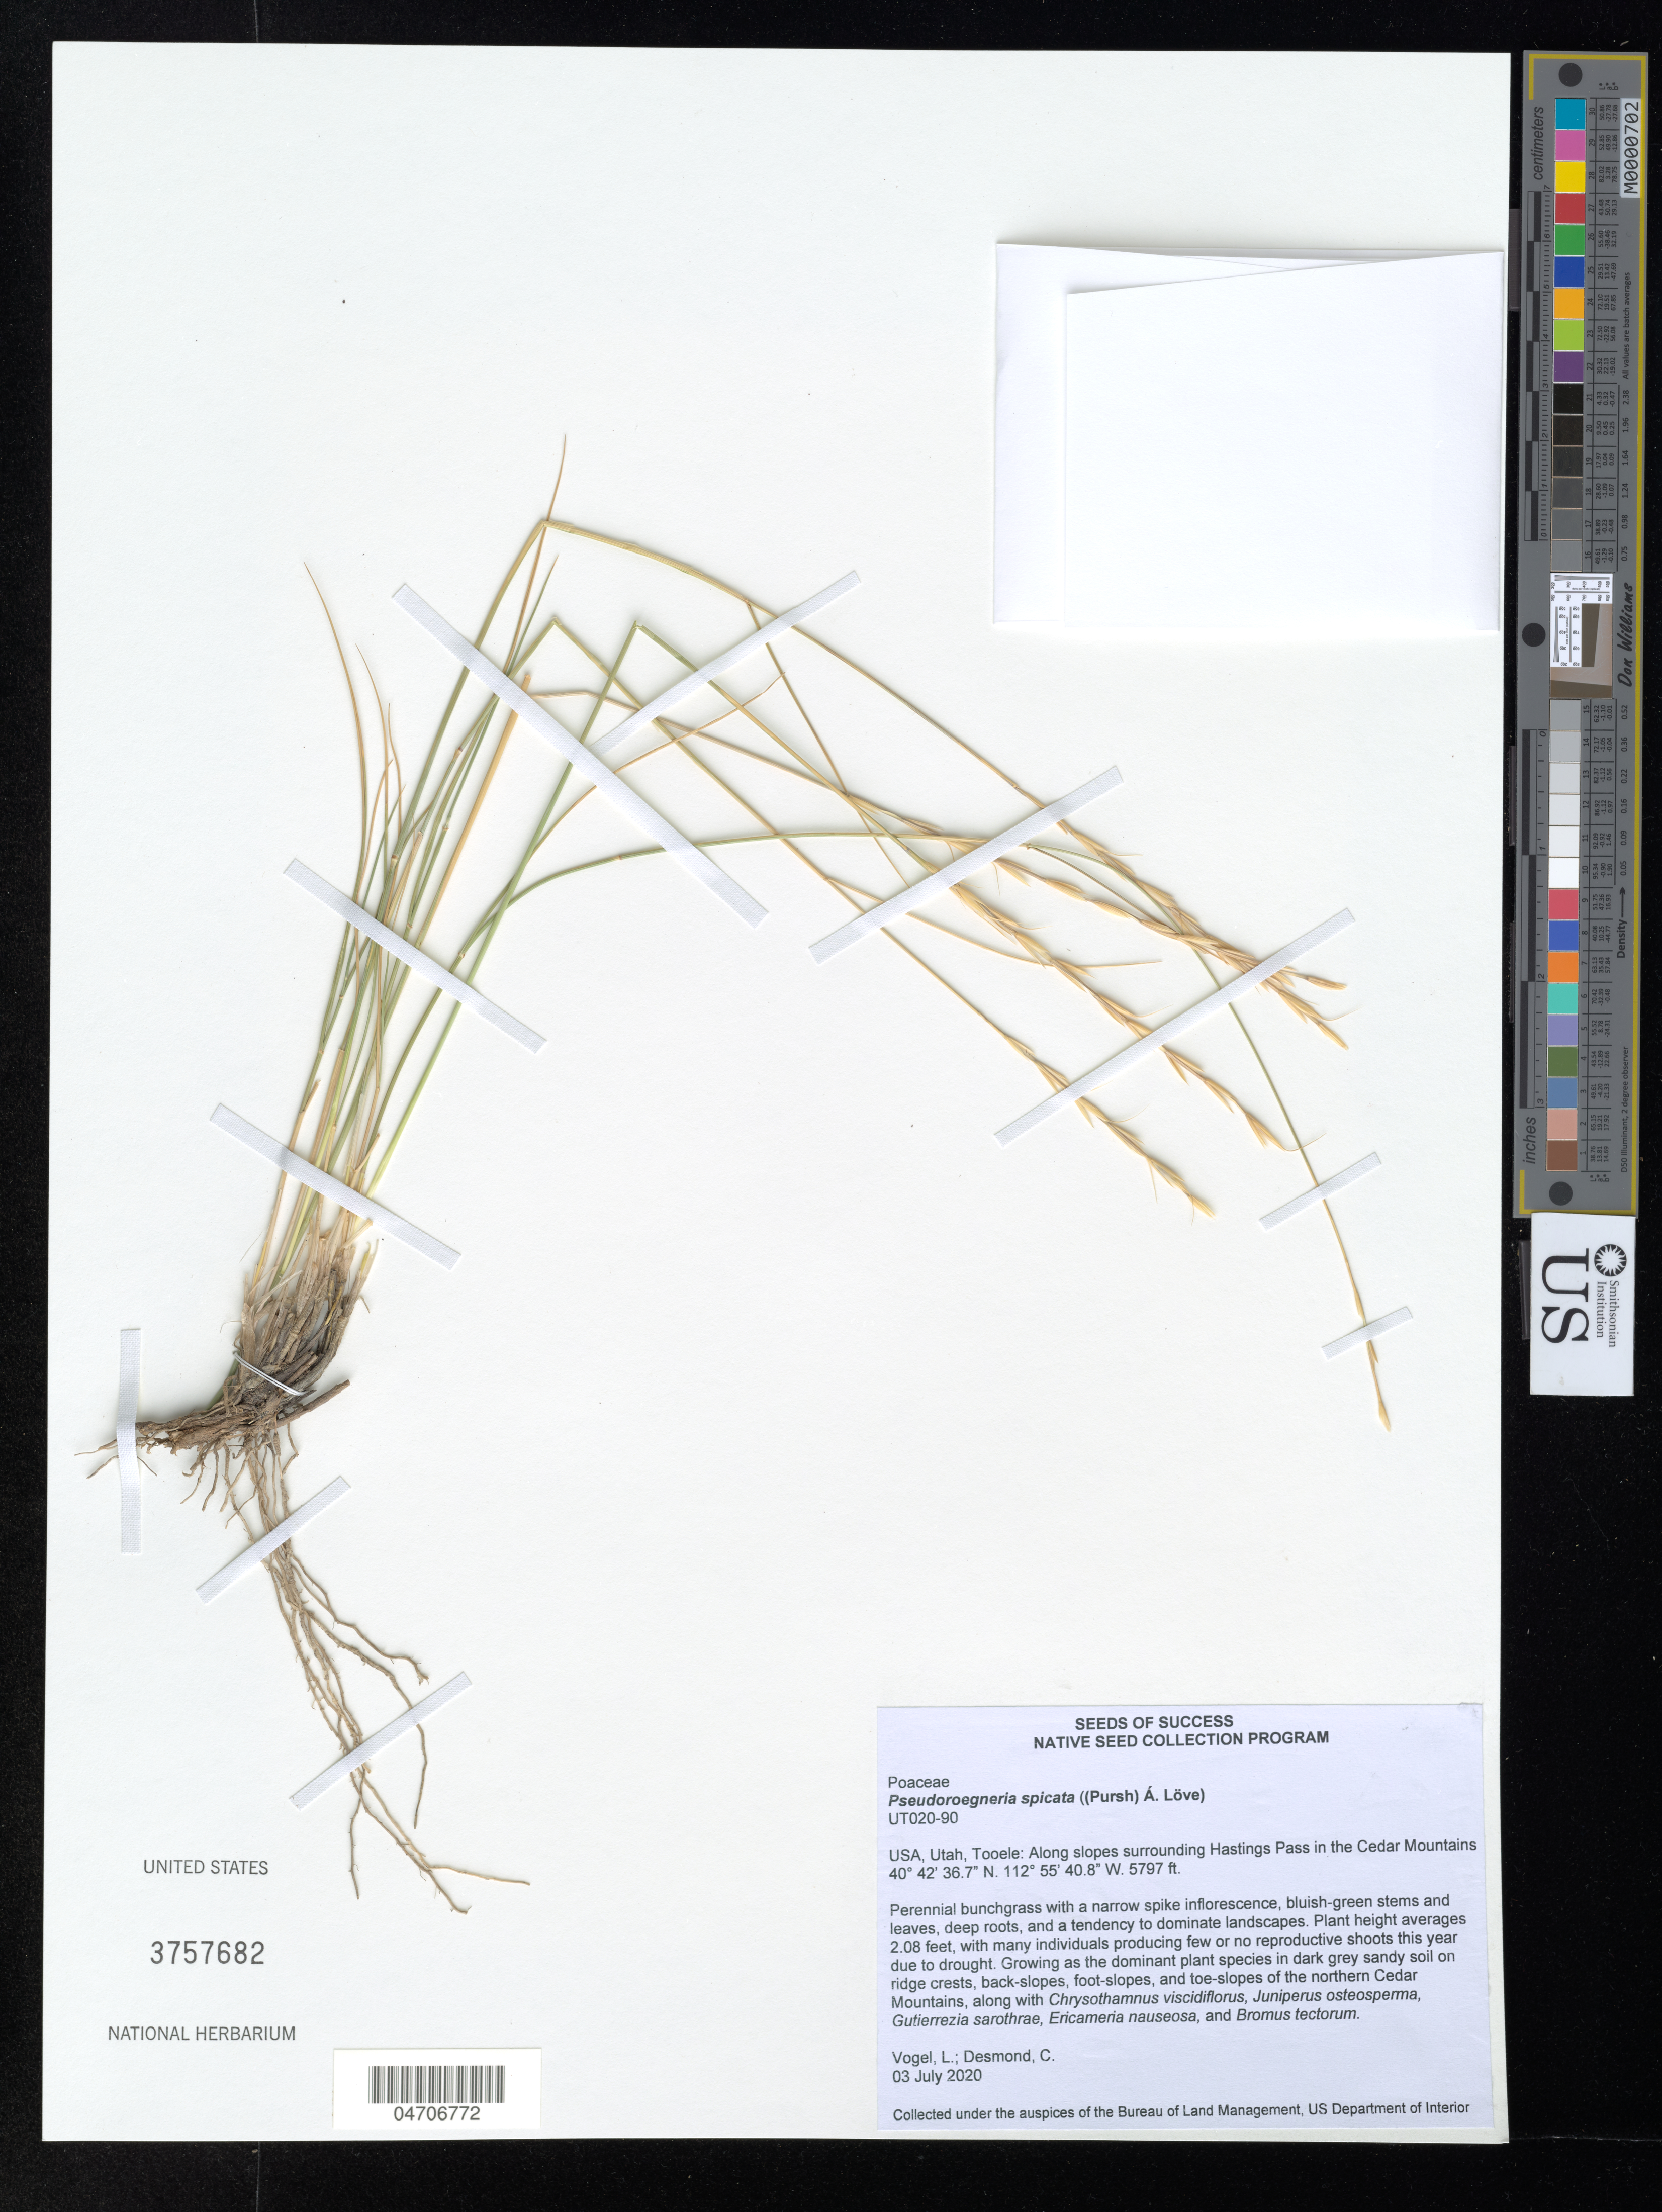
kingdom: Plantae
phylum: Tracheophyta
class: Liliopsida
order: Poales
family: Poaceae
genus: Pseudoroegneria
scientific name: Pseudoroegneria spicata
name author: (Pursh) Á. Löve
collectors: L. H. Vogel & C. Desmond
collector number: UT020-90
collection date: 2020-07-03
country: United States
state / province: Utah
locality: Tooele: Along slopes surrounding Hastings Pass in the Cedar Mountains. On ridge crests, back-slopes, foot-slopes, and toe-slopes of the northern Cedar Mountains.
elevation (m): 1767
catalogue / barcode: US 3757682